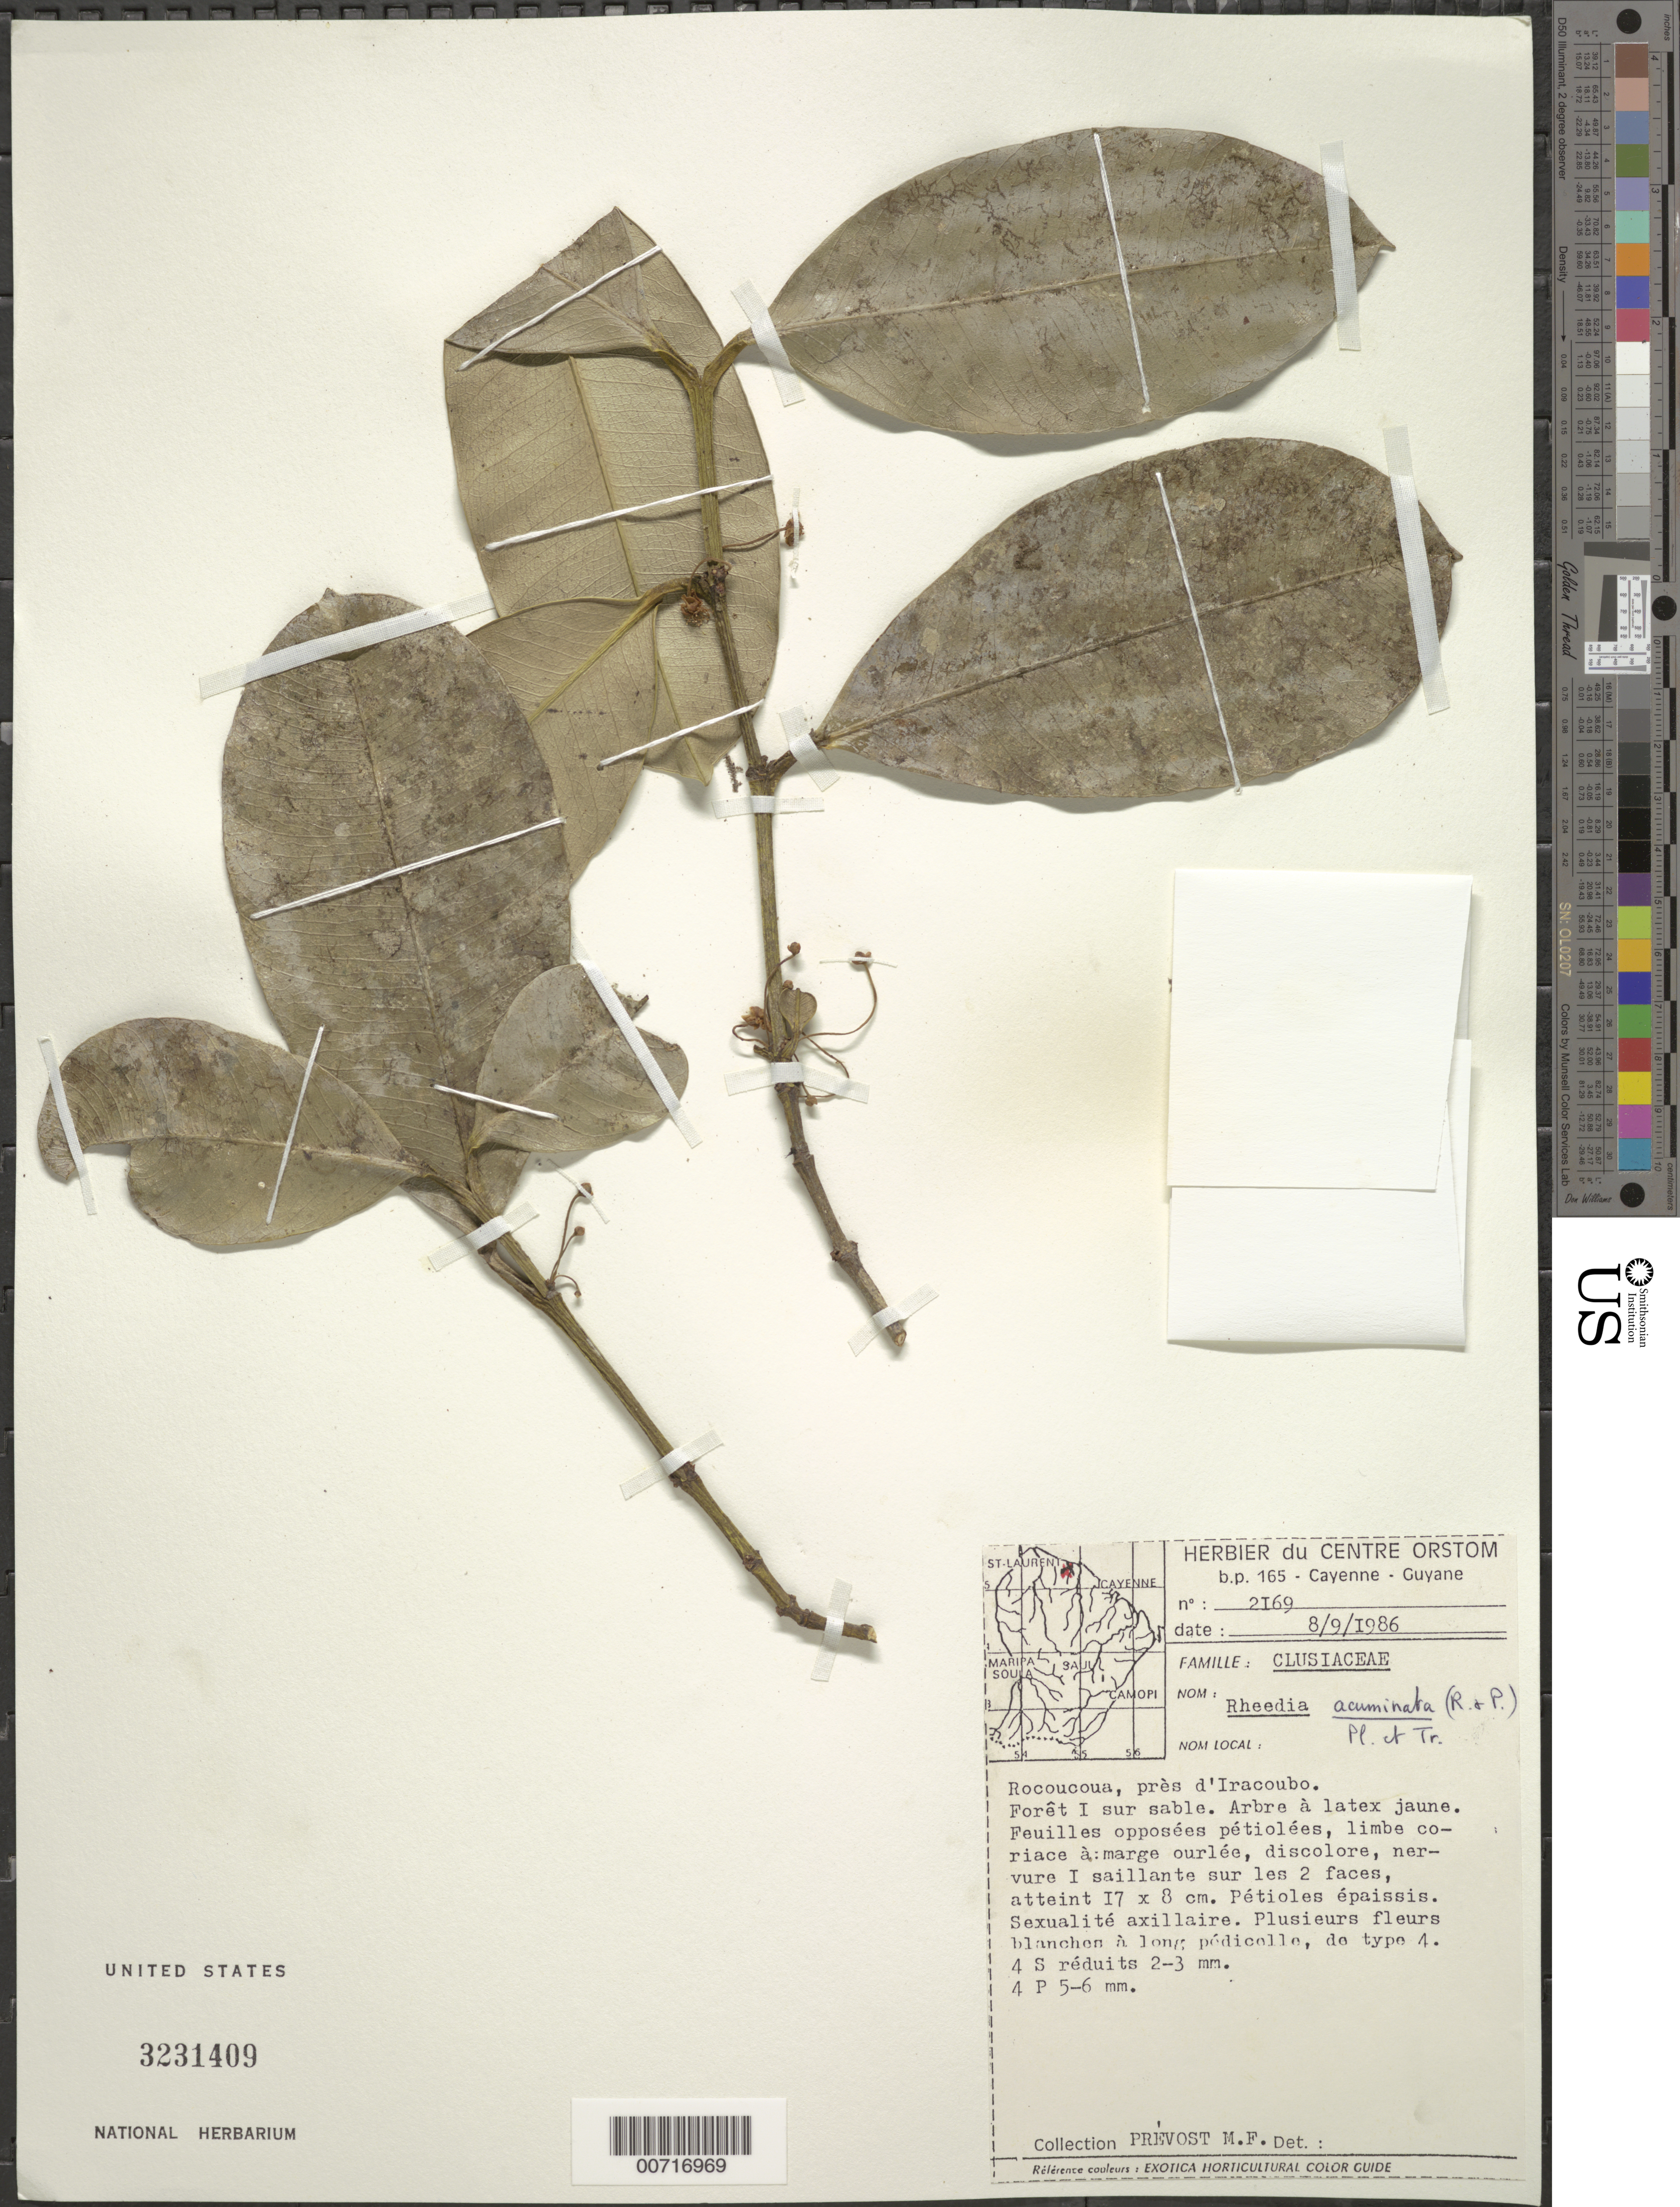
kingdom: Plantae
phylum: Tracheophyta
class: Magnoliopsida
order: Malpighiales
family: Clusiaceae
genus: Garcinia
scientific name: Garcinia madruno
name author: (Kunth) Hammel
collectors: M.-F. Prévost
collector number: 2169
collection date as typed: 8-Sep-86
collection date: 1986-09-08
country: French Guiana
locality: Rocoucoua, pres d'Iracoubo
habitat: Forest on sand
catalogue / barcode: US 3231409